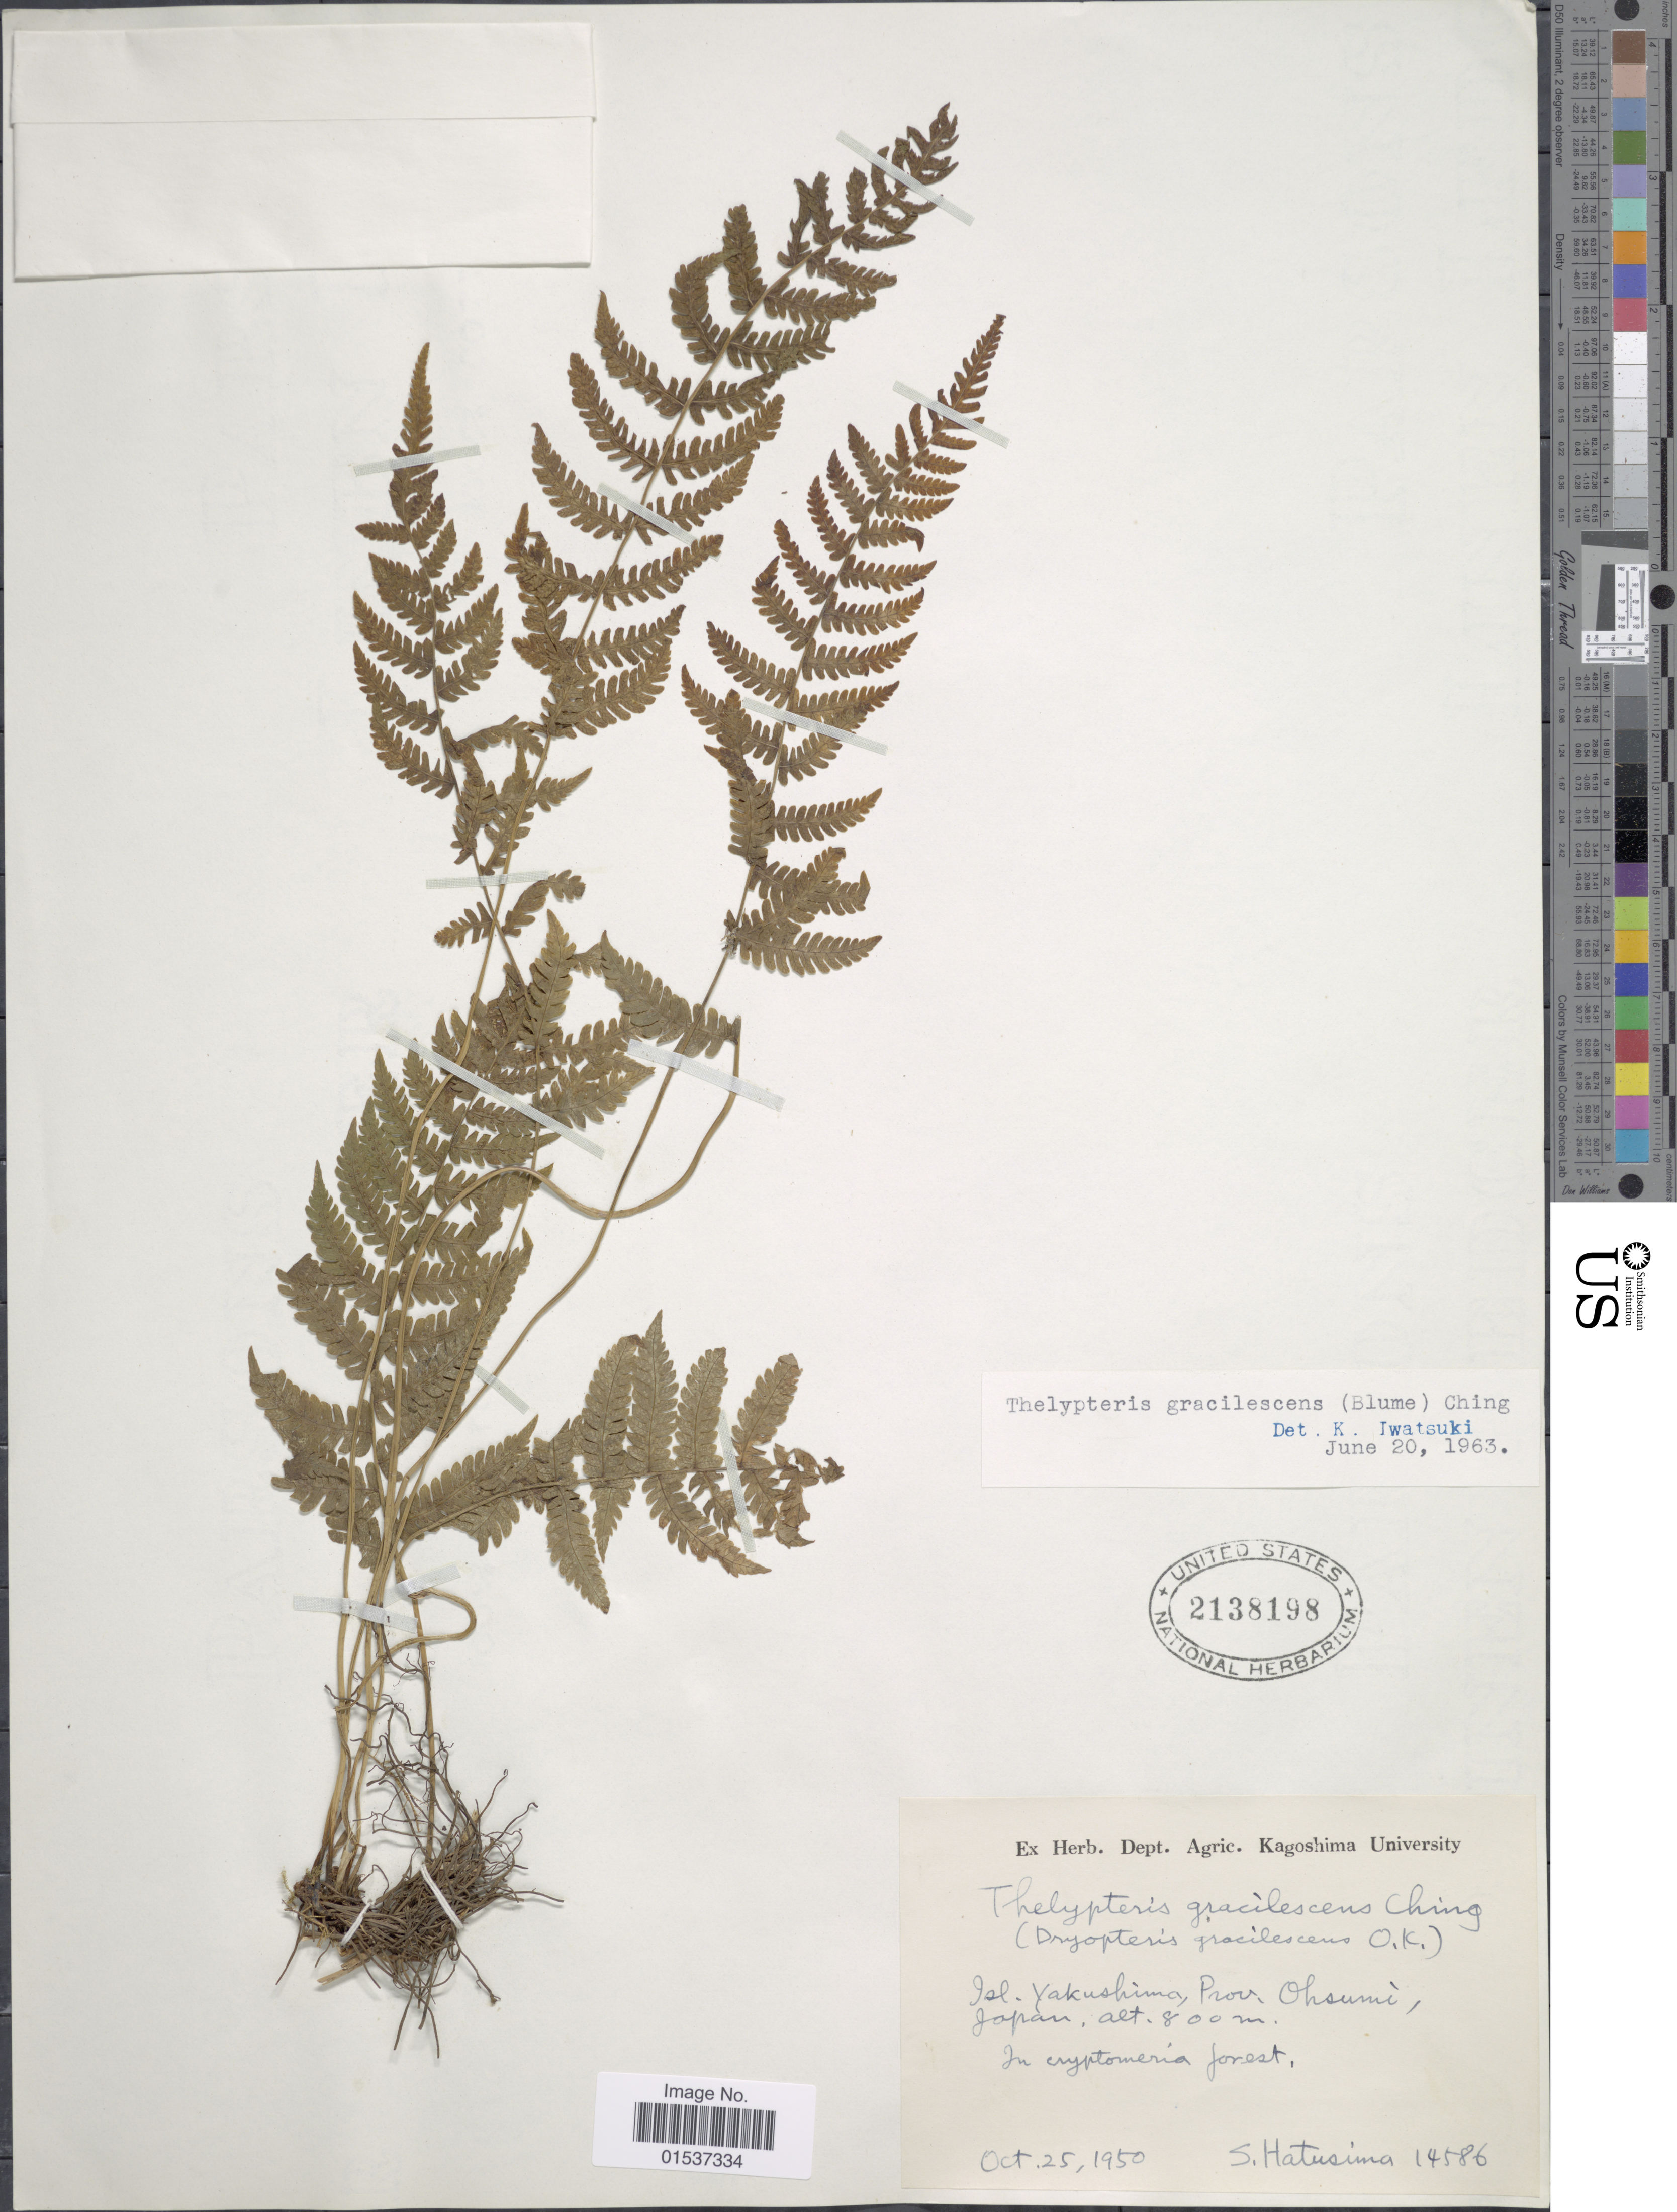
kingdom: Plantae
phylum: Tracheophyta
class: Polypodiopsida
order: Polypodiales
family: Thelypteridaceae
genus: Metathelypteris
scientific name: Metathelypteris gracilescens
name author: (Blume) Ching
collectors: S. Hatusima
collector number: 14586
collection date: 1950-10-25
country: Japan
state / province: Kagosima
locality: Isl. Yakushima, Prov. Ohsumi, Japan.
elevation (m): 800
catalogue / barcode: US 2138198